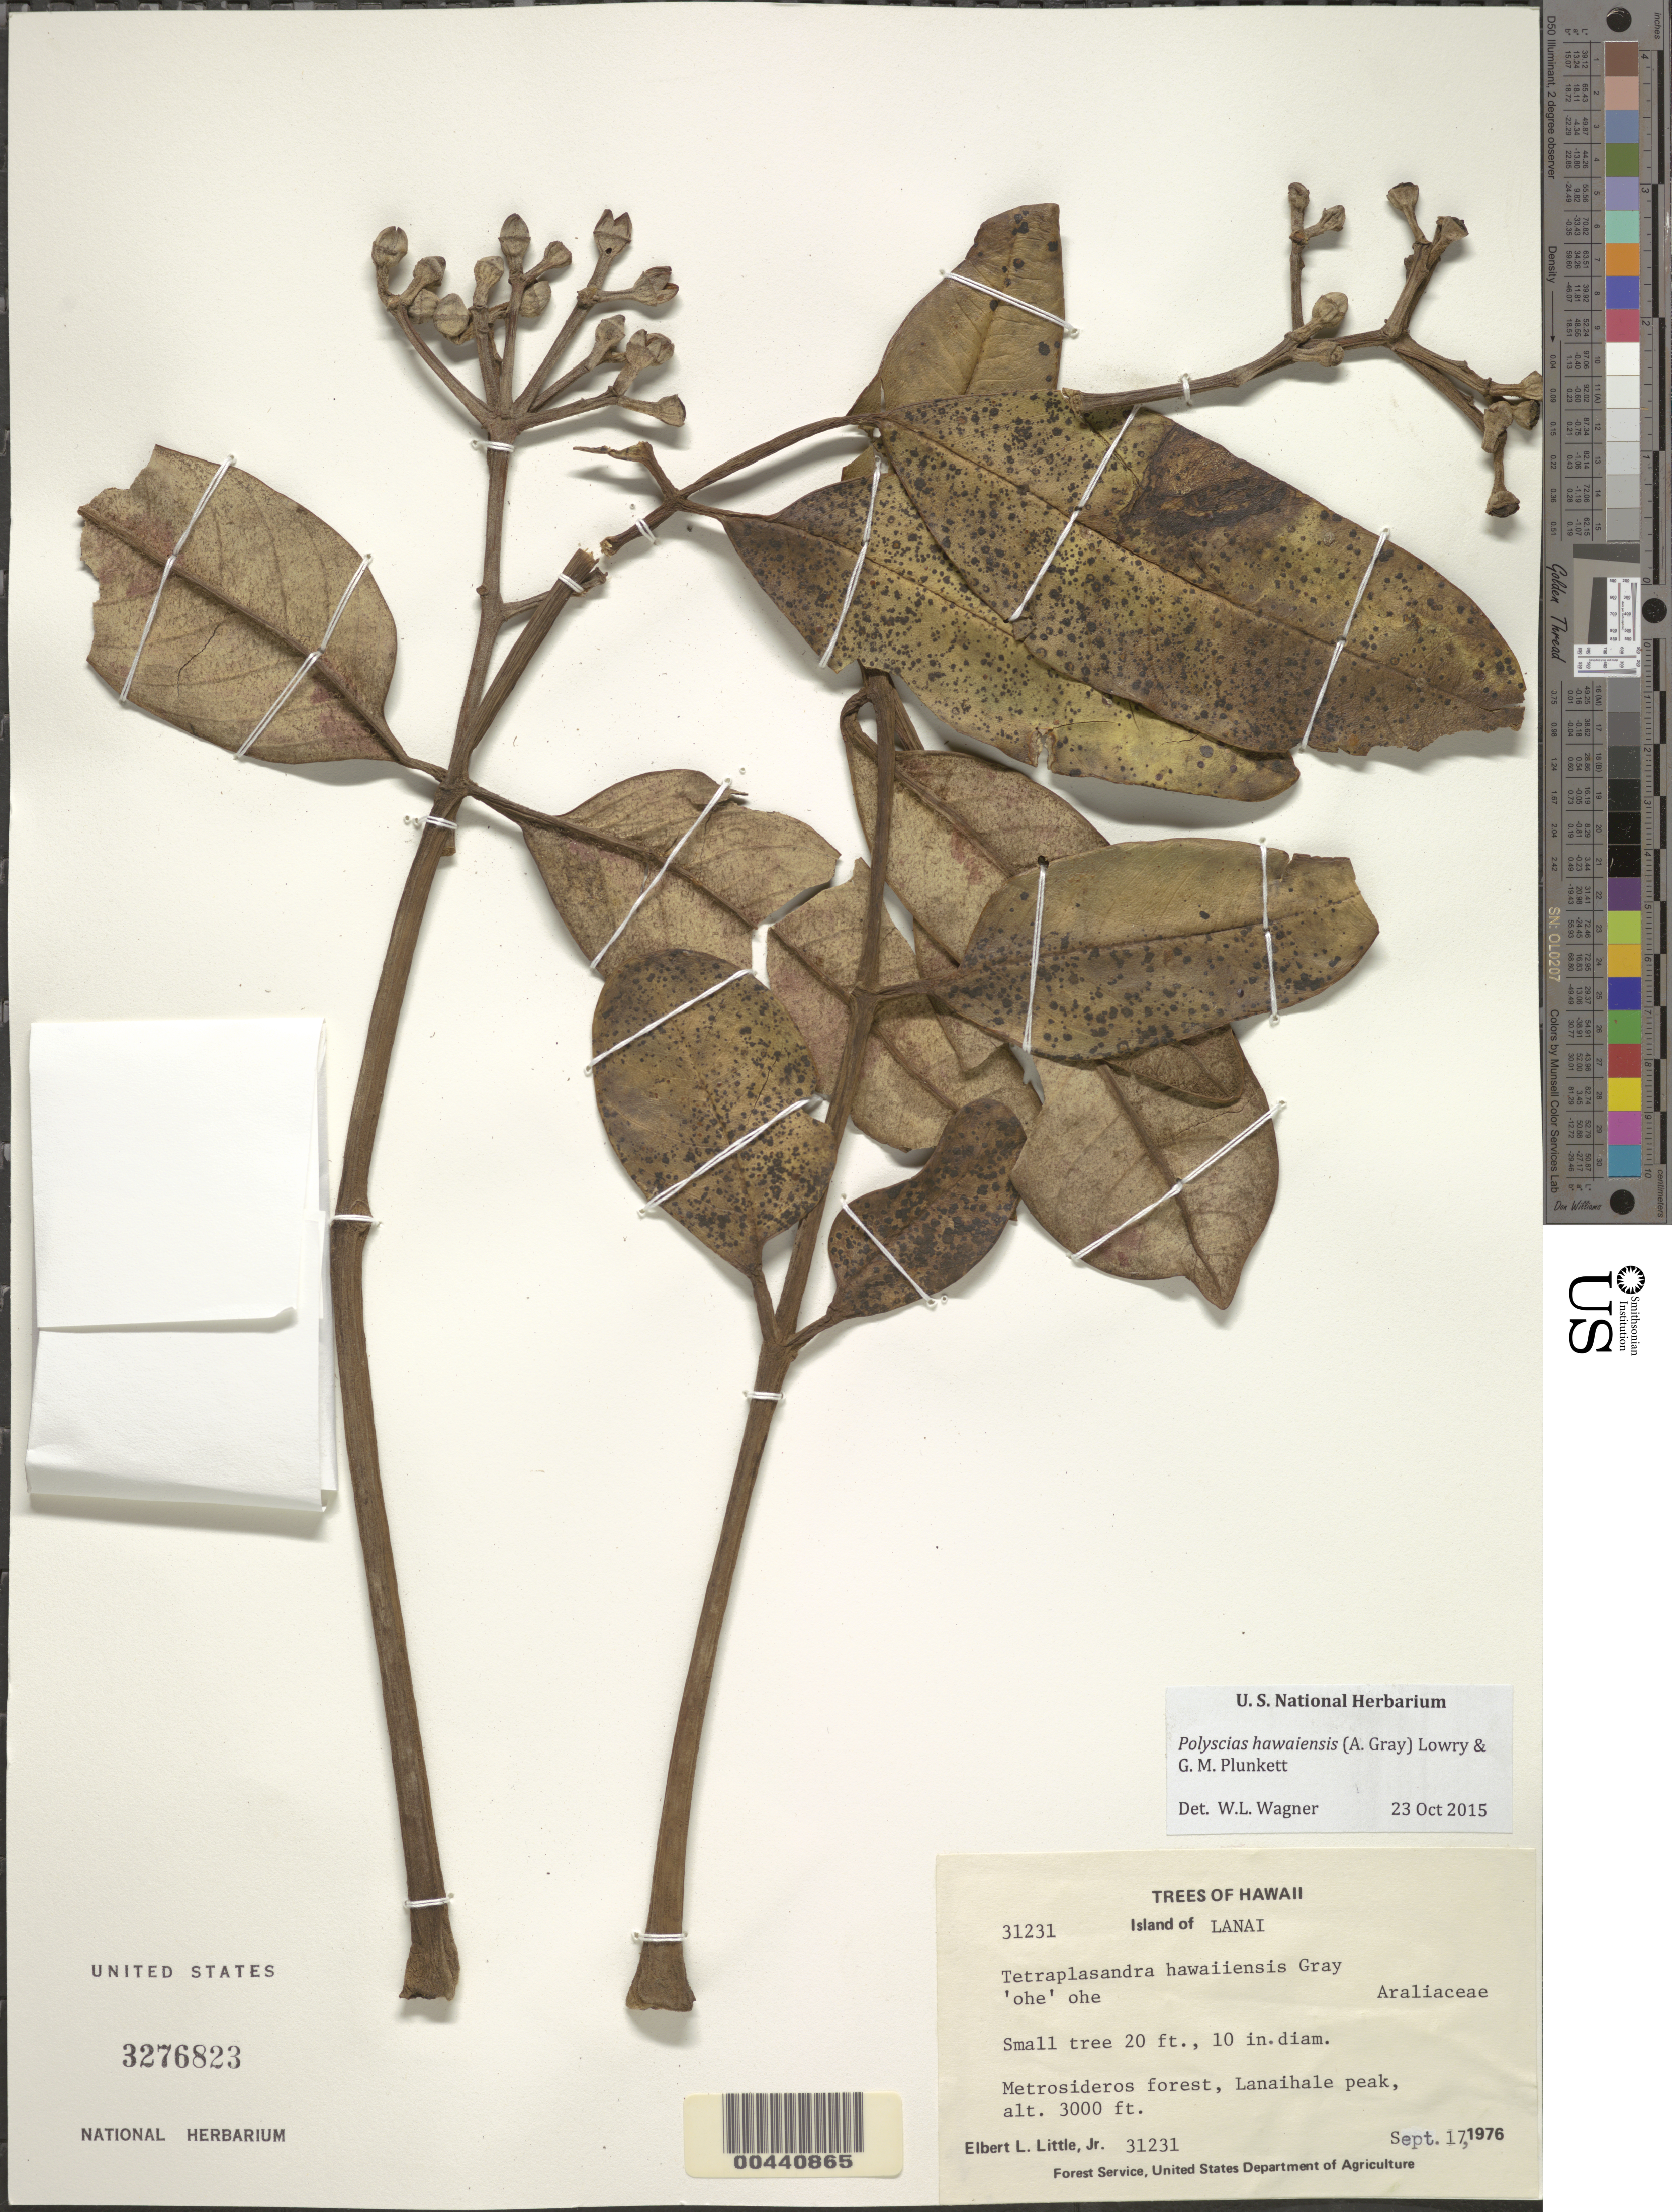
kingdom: Plantae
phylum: Tracheophyta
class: Magnoliopsida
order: Apiales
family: Araliaceae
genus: Polyscias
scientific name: Polyscias hawaiensis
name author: (A. Gray) Lowry & G. M. Plunkett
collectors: E. L. Little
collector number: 31231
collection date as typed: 17 Sep 1976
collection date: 1976-09-17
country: United States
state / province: Hawaii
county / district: Maui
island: Lana'i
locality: Lanaihale peak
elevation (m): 914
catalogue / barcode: US 3276823